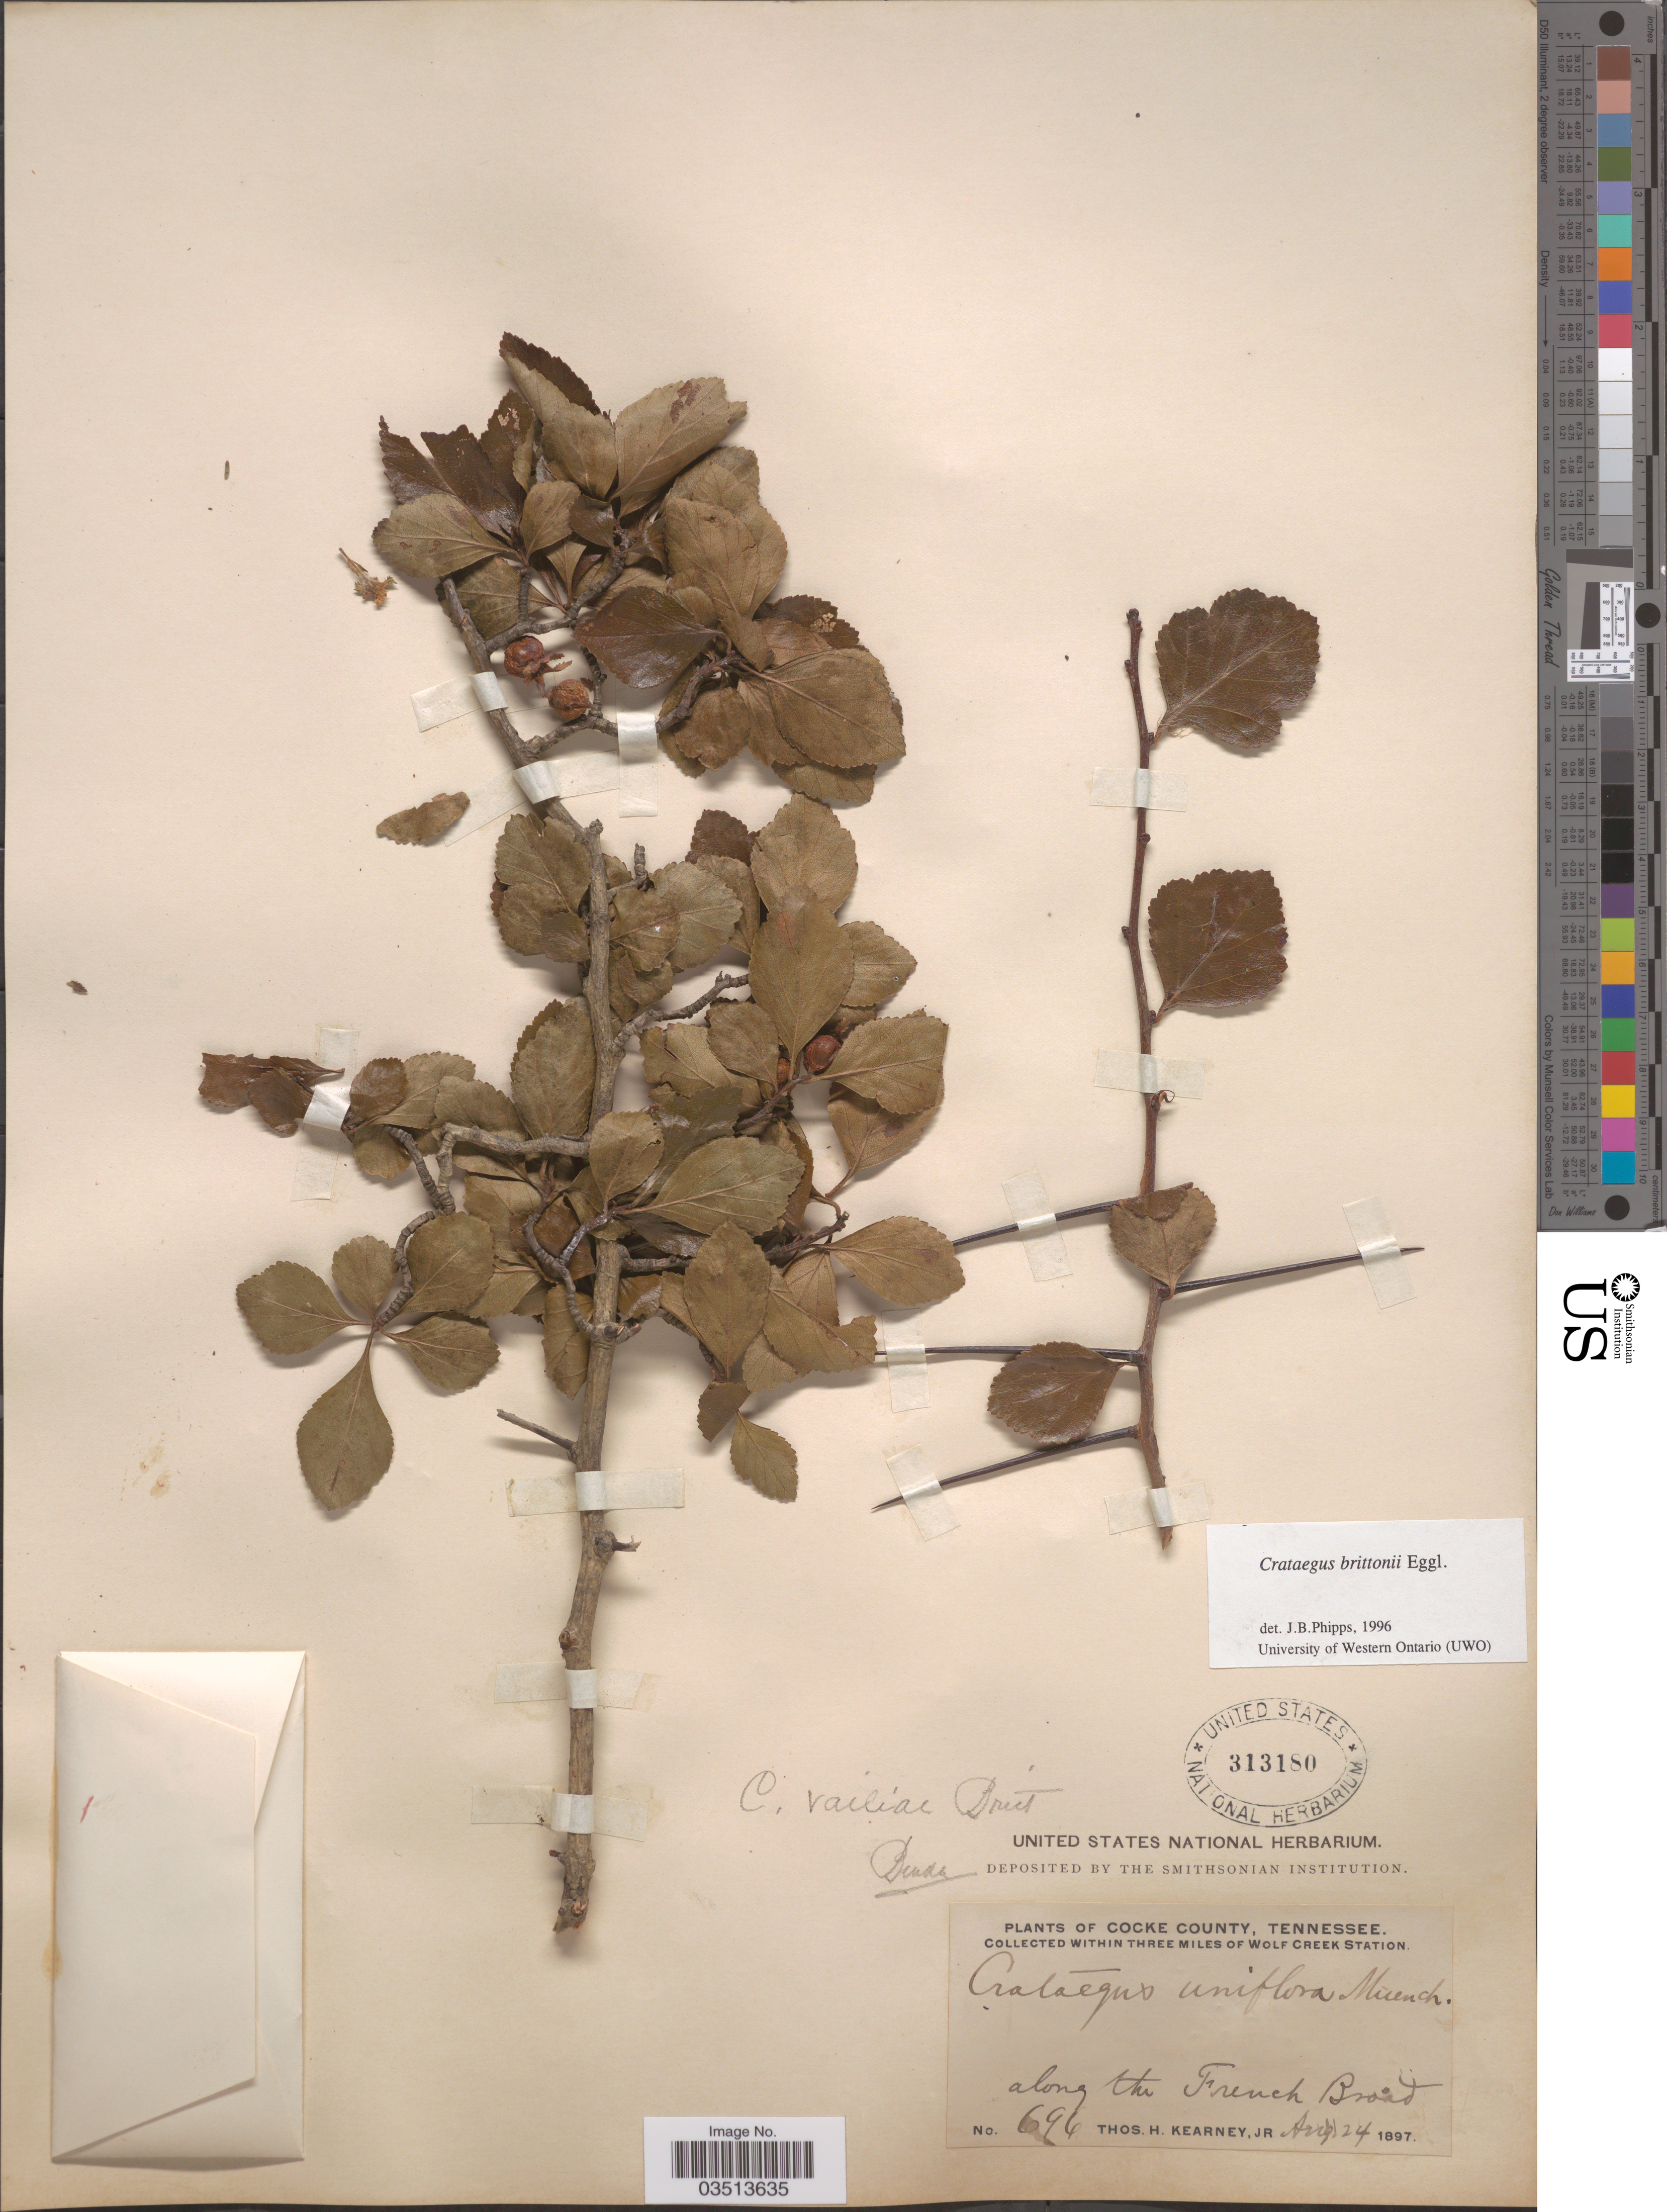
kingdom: Plantae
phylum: Tracheophyta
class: Magnoliopsida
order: Rosales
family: Rosaceae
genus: Crataegus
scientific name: Crataegus brittonii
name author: Eggl.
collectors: T. H. Kearney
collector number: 696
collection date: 1897-08-24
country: United States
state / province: Tennessee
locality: Cocke County. Three miles of Wolf Creek Station. Along the French Broad.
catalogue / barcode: US 313180